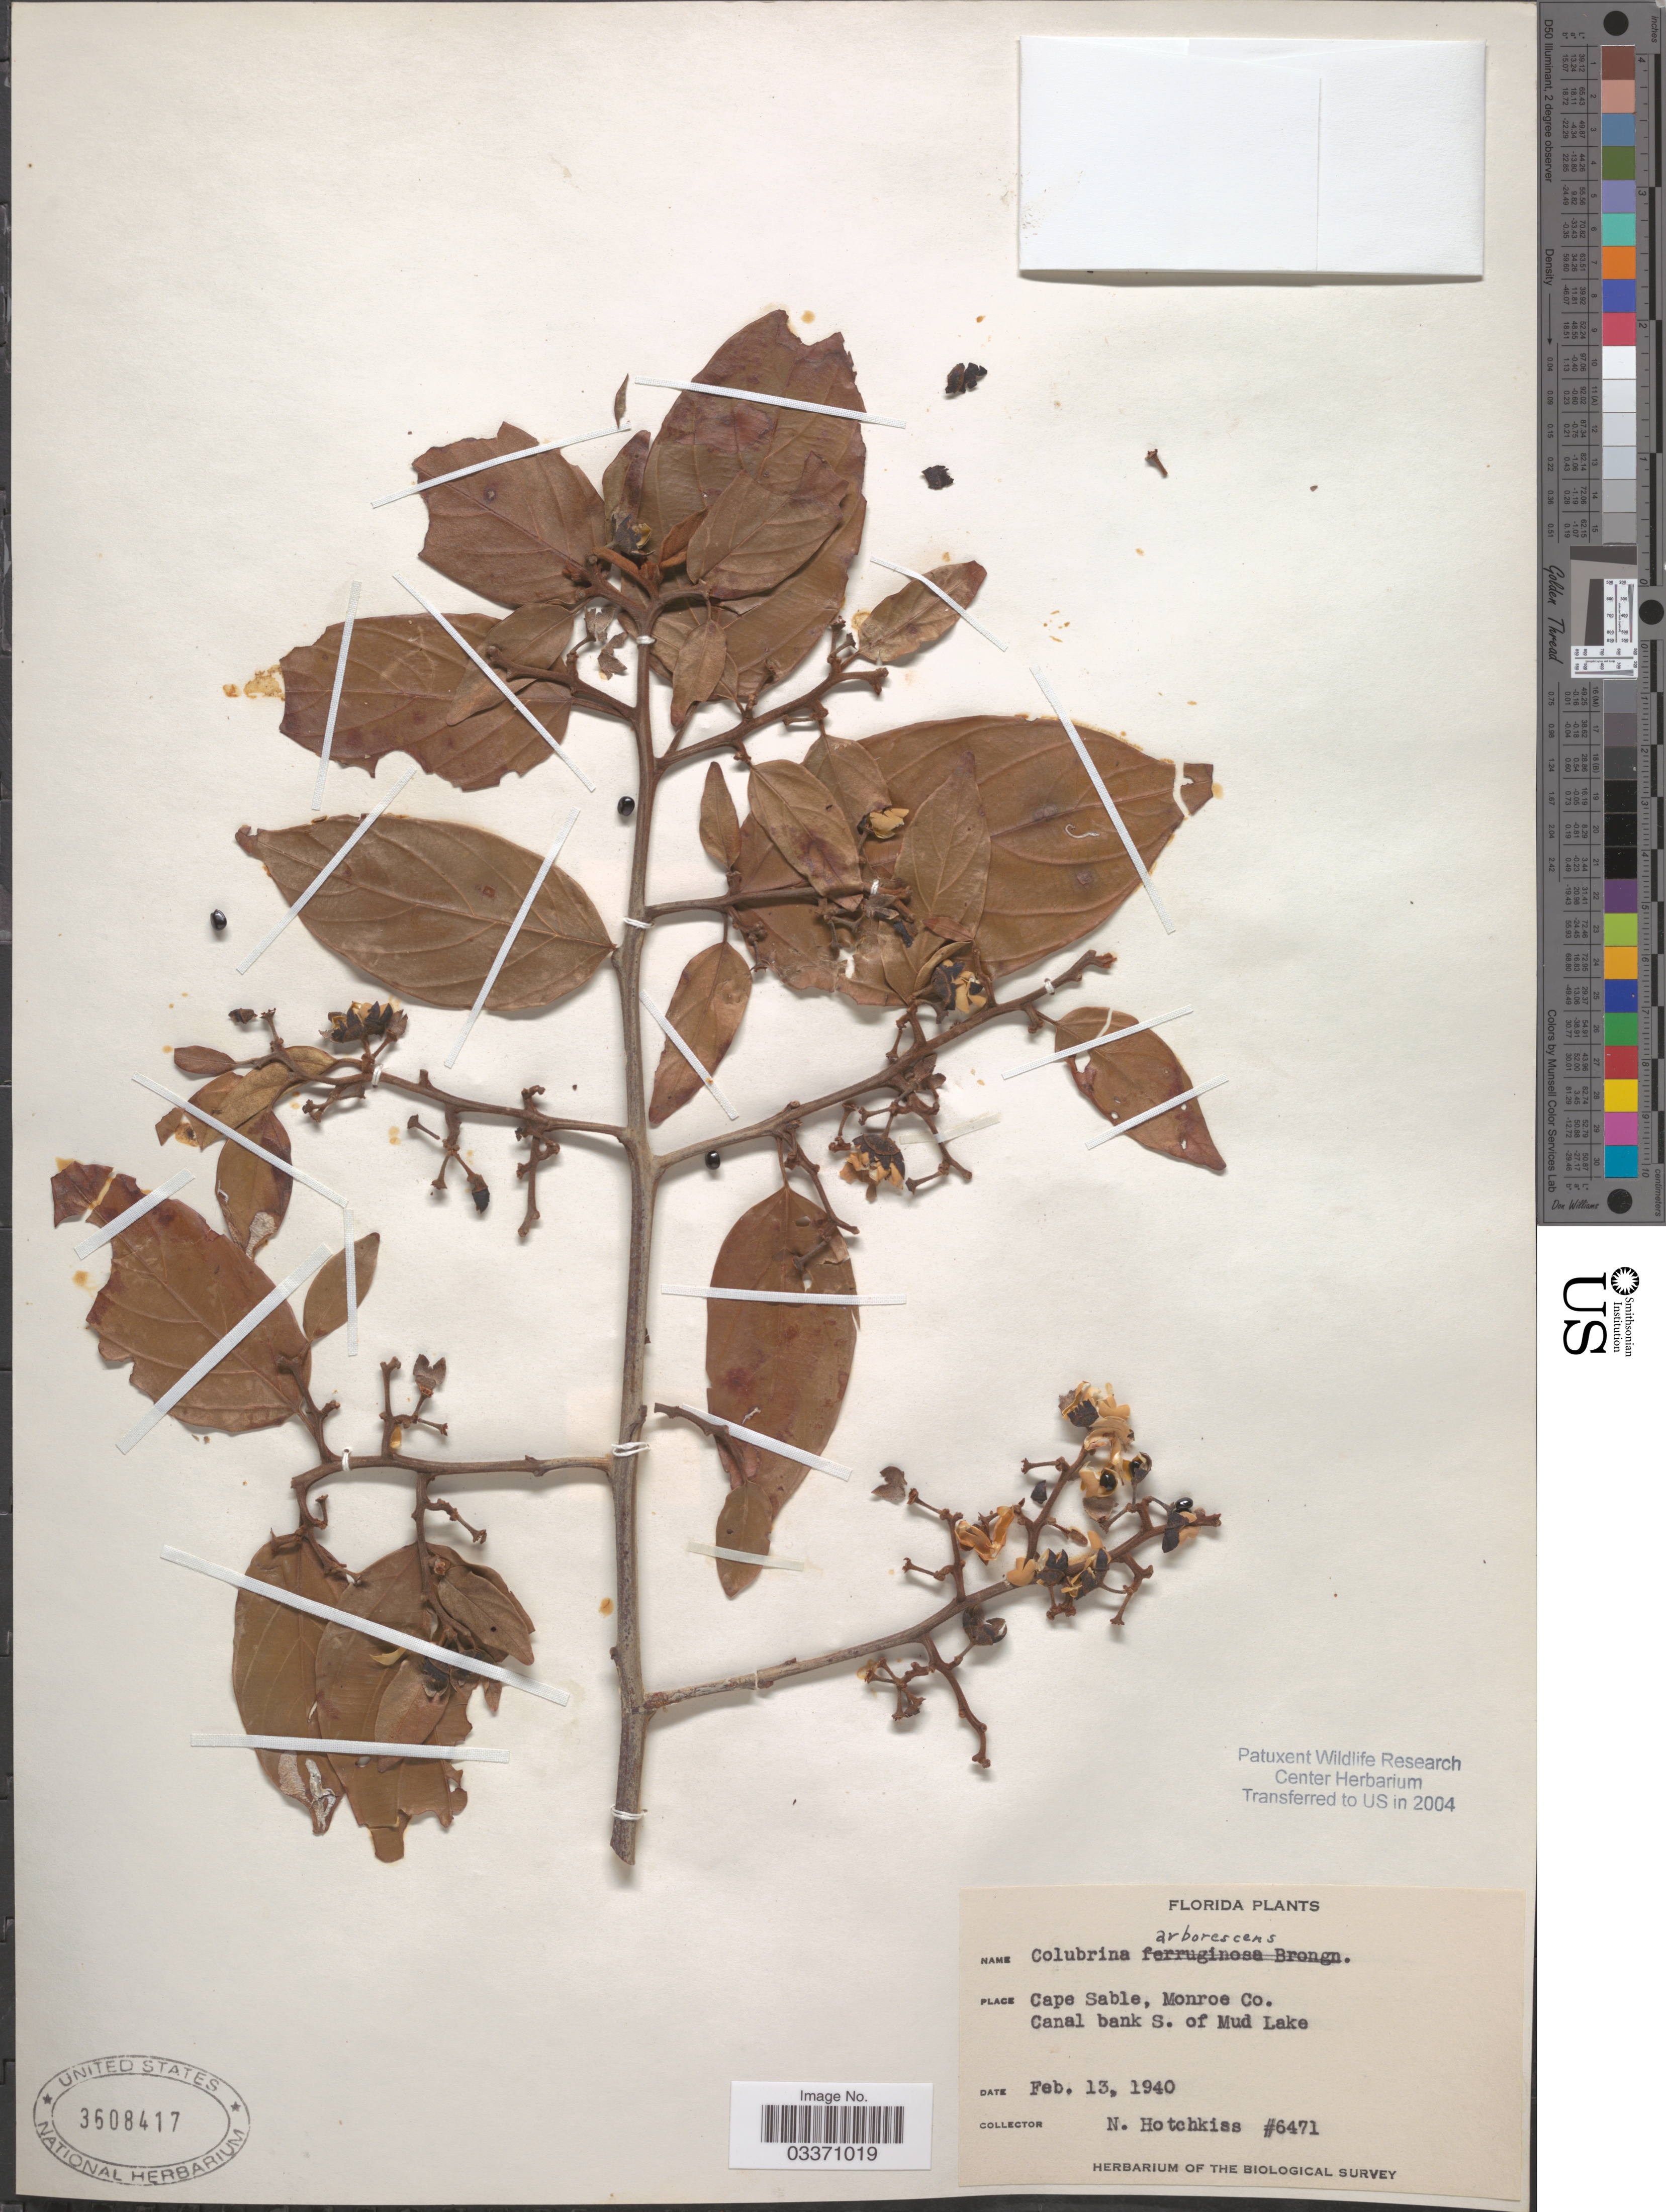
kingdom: Plantae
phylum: Tracheophyta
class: Magnoliopsida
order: Rosales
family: Rhamnaceae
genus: Colubrina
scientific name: Colubrina arborescens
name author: (Mill.) Sarg.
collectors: N. Hotchkiss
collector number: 6471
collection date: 1940-02-13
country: United States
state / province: Florida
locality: Cape Sable, Monroe Co. Canal bank S. of Mud Lake.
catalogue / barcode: US 3608417